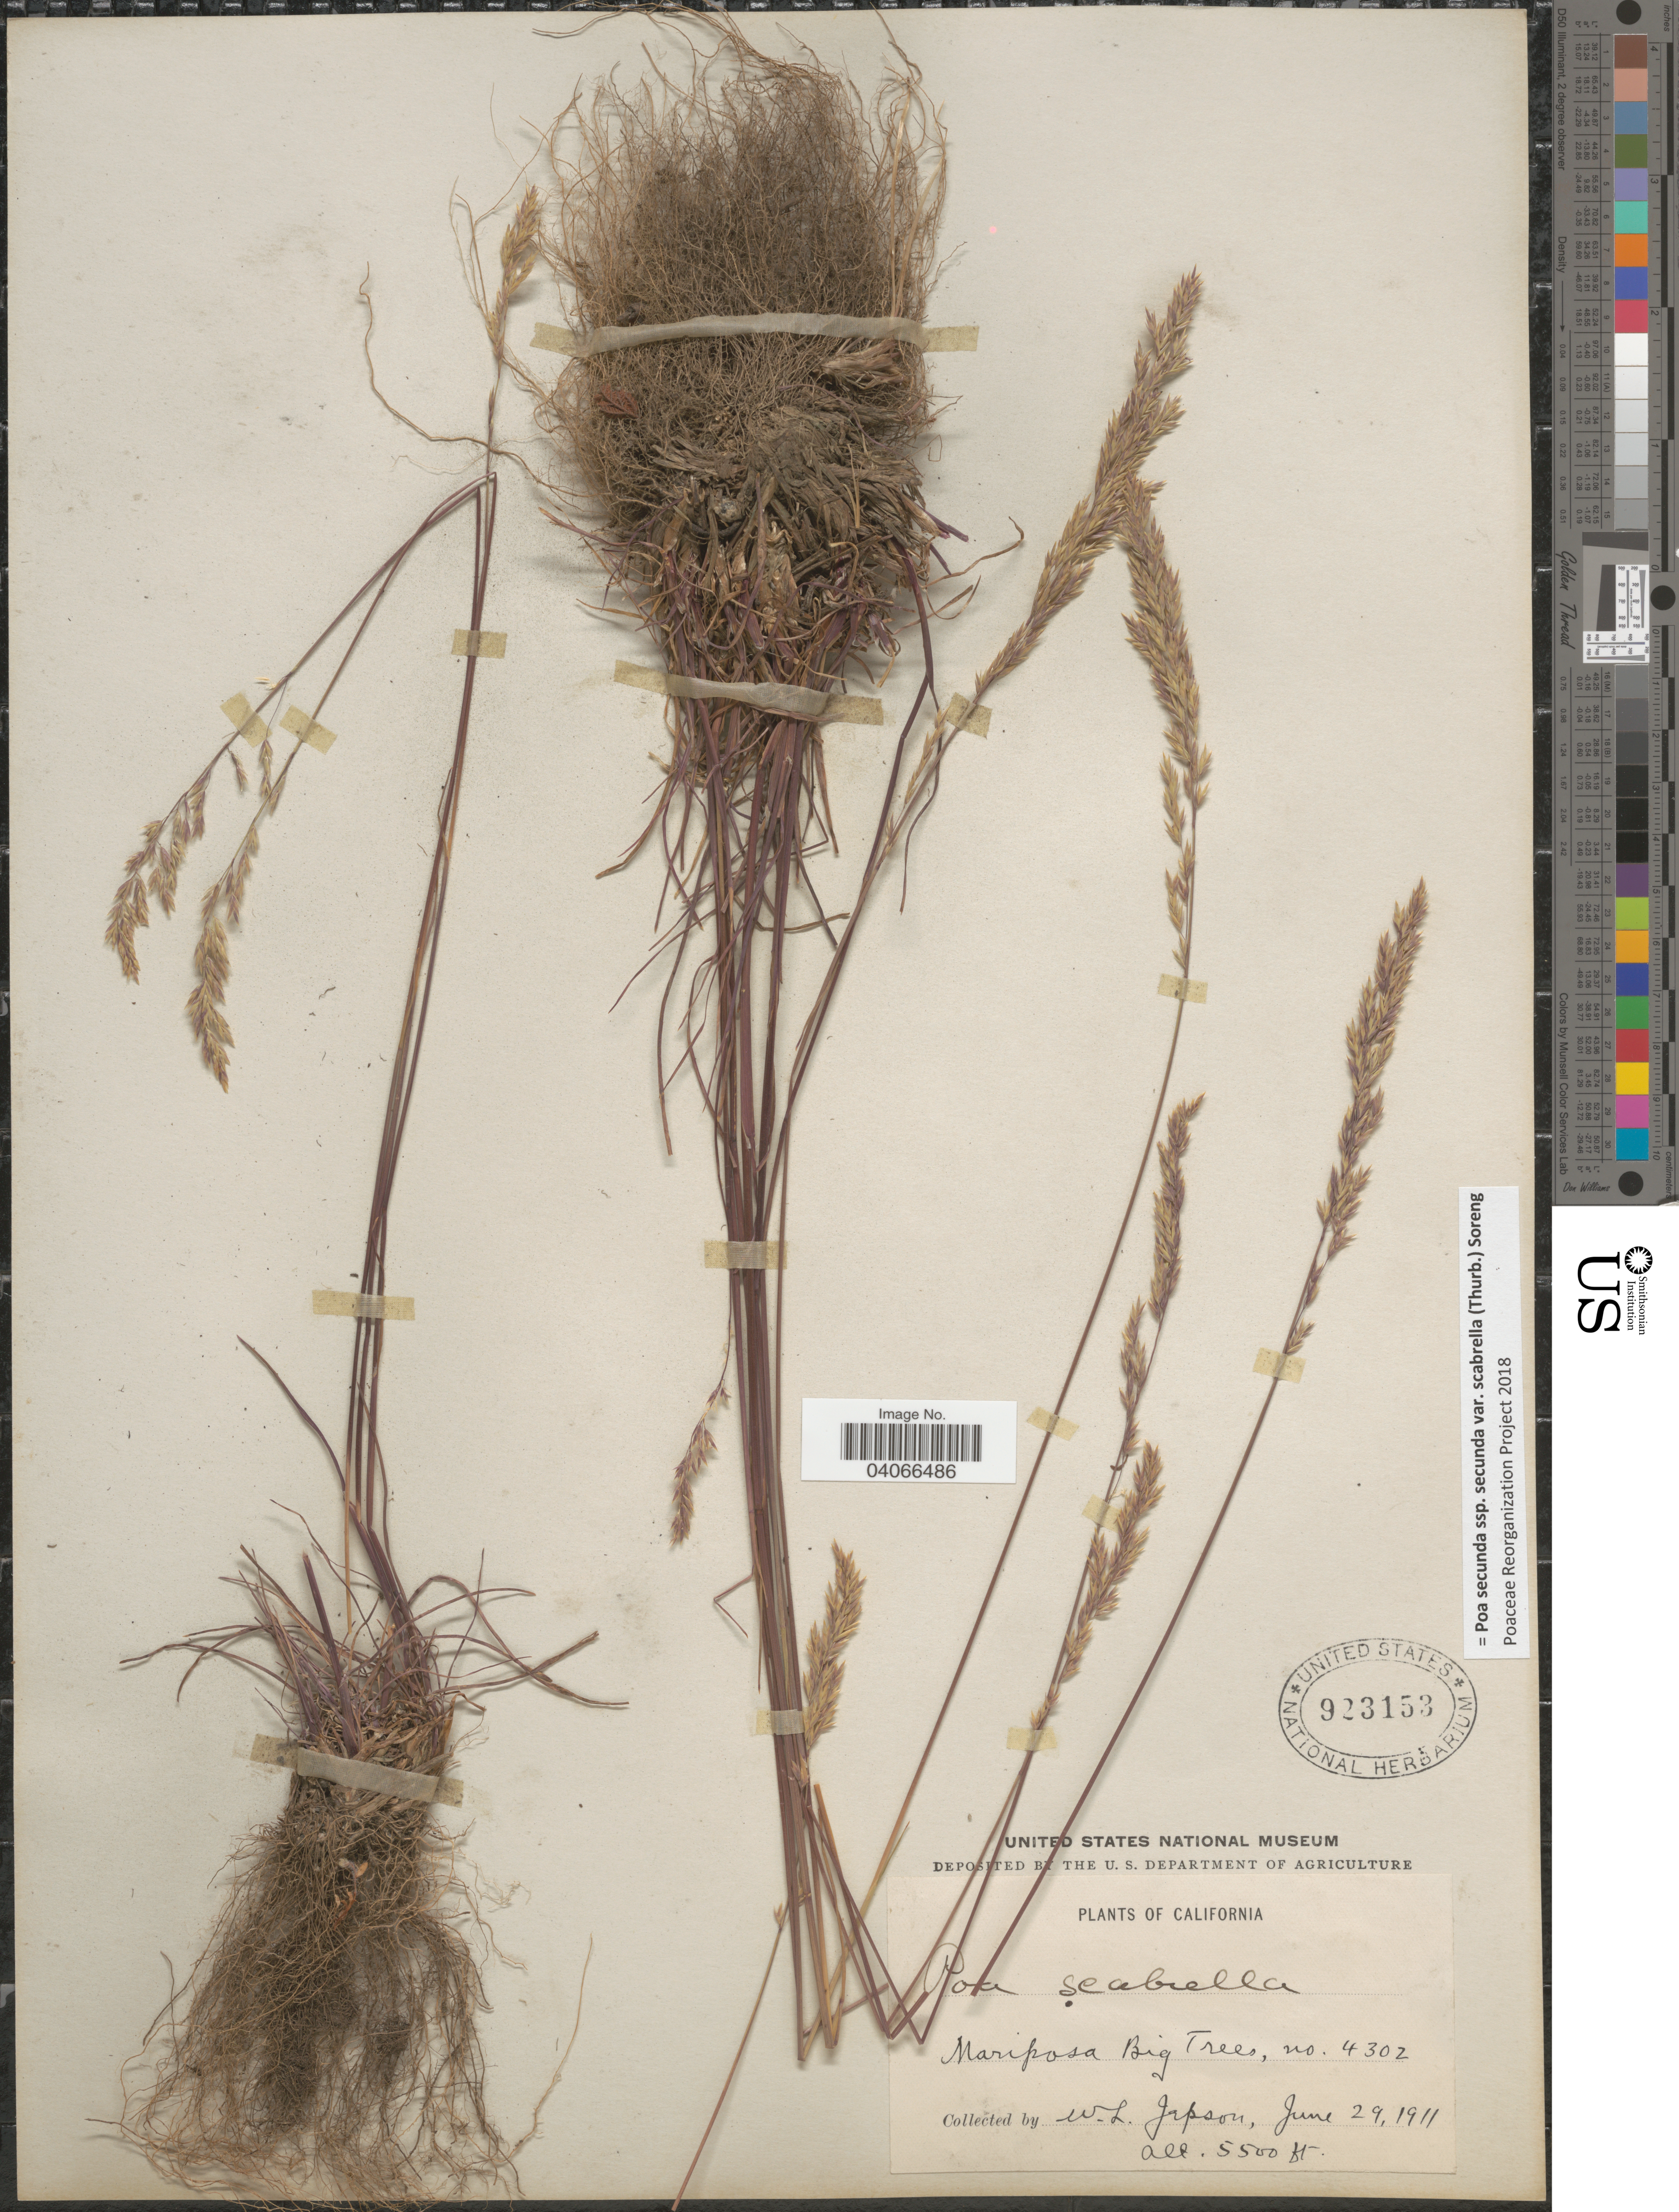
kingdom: Plantae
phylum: Tracheophyta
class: Liliopsida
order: Poales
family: Poaceae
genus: Poa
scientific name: Poa secunda subsp. secunda var. scabrella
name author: (Thurb.) Soreng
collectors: W. L. Jepson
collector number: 4302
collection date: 1911-06-29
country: United States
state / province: California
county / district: Mariposa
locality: Mariposa Big Trees.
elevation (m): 1676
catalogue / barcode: US 923153